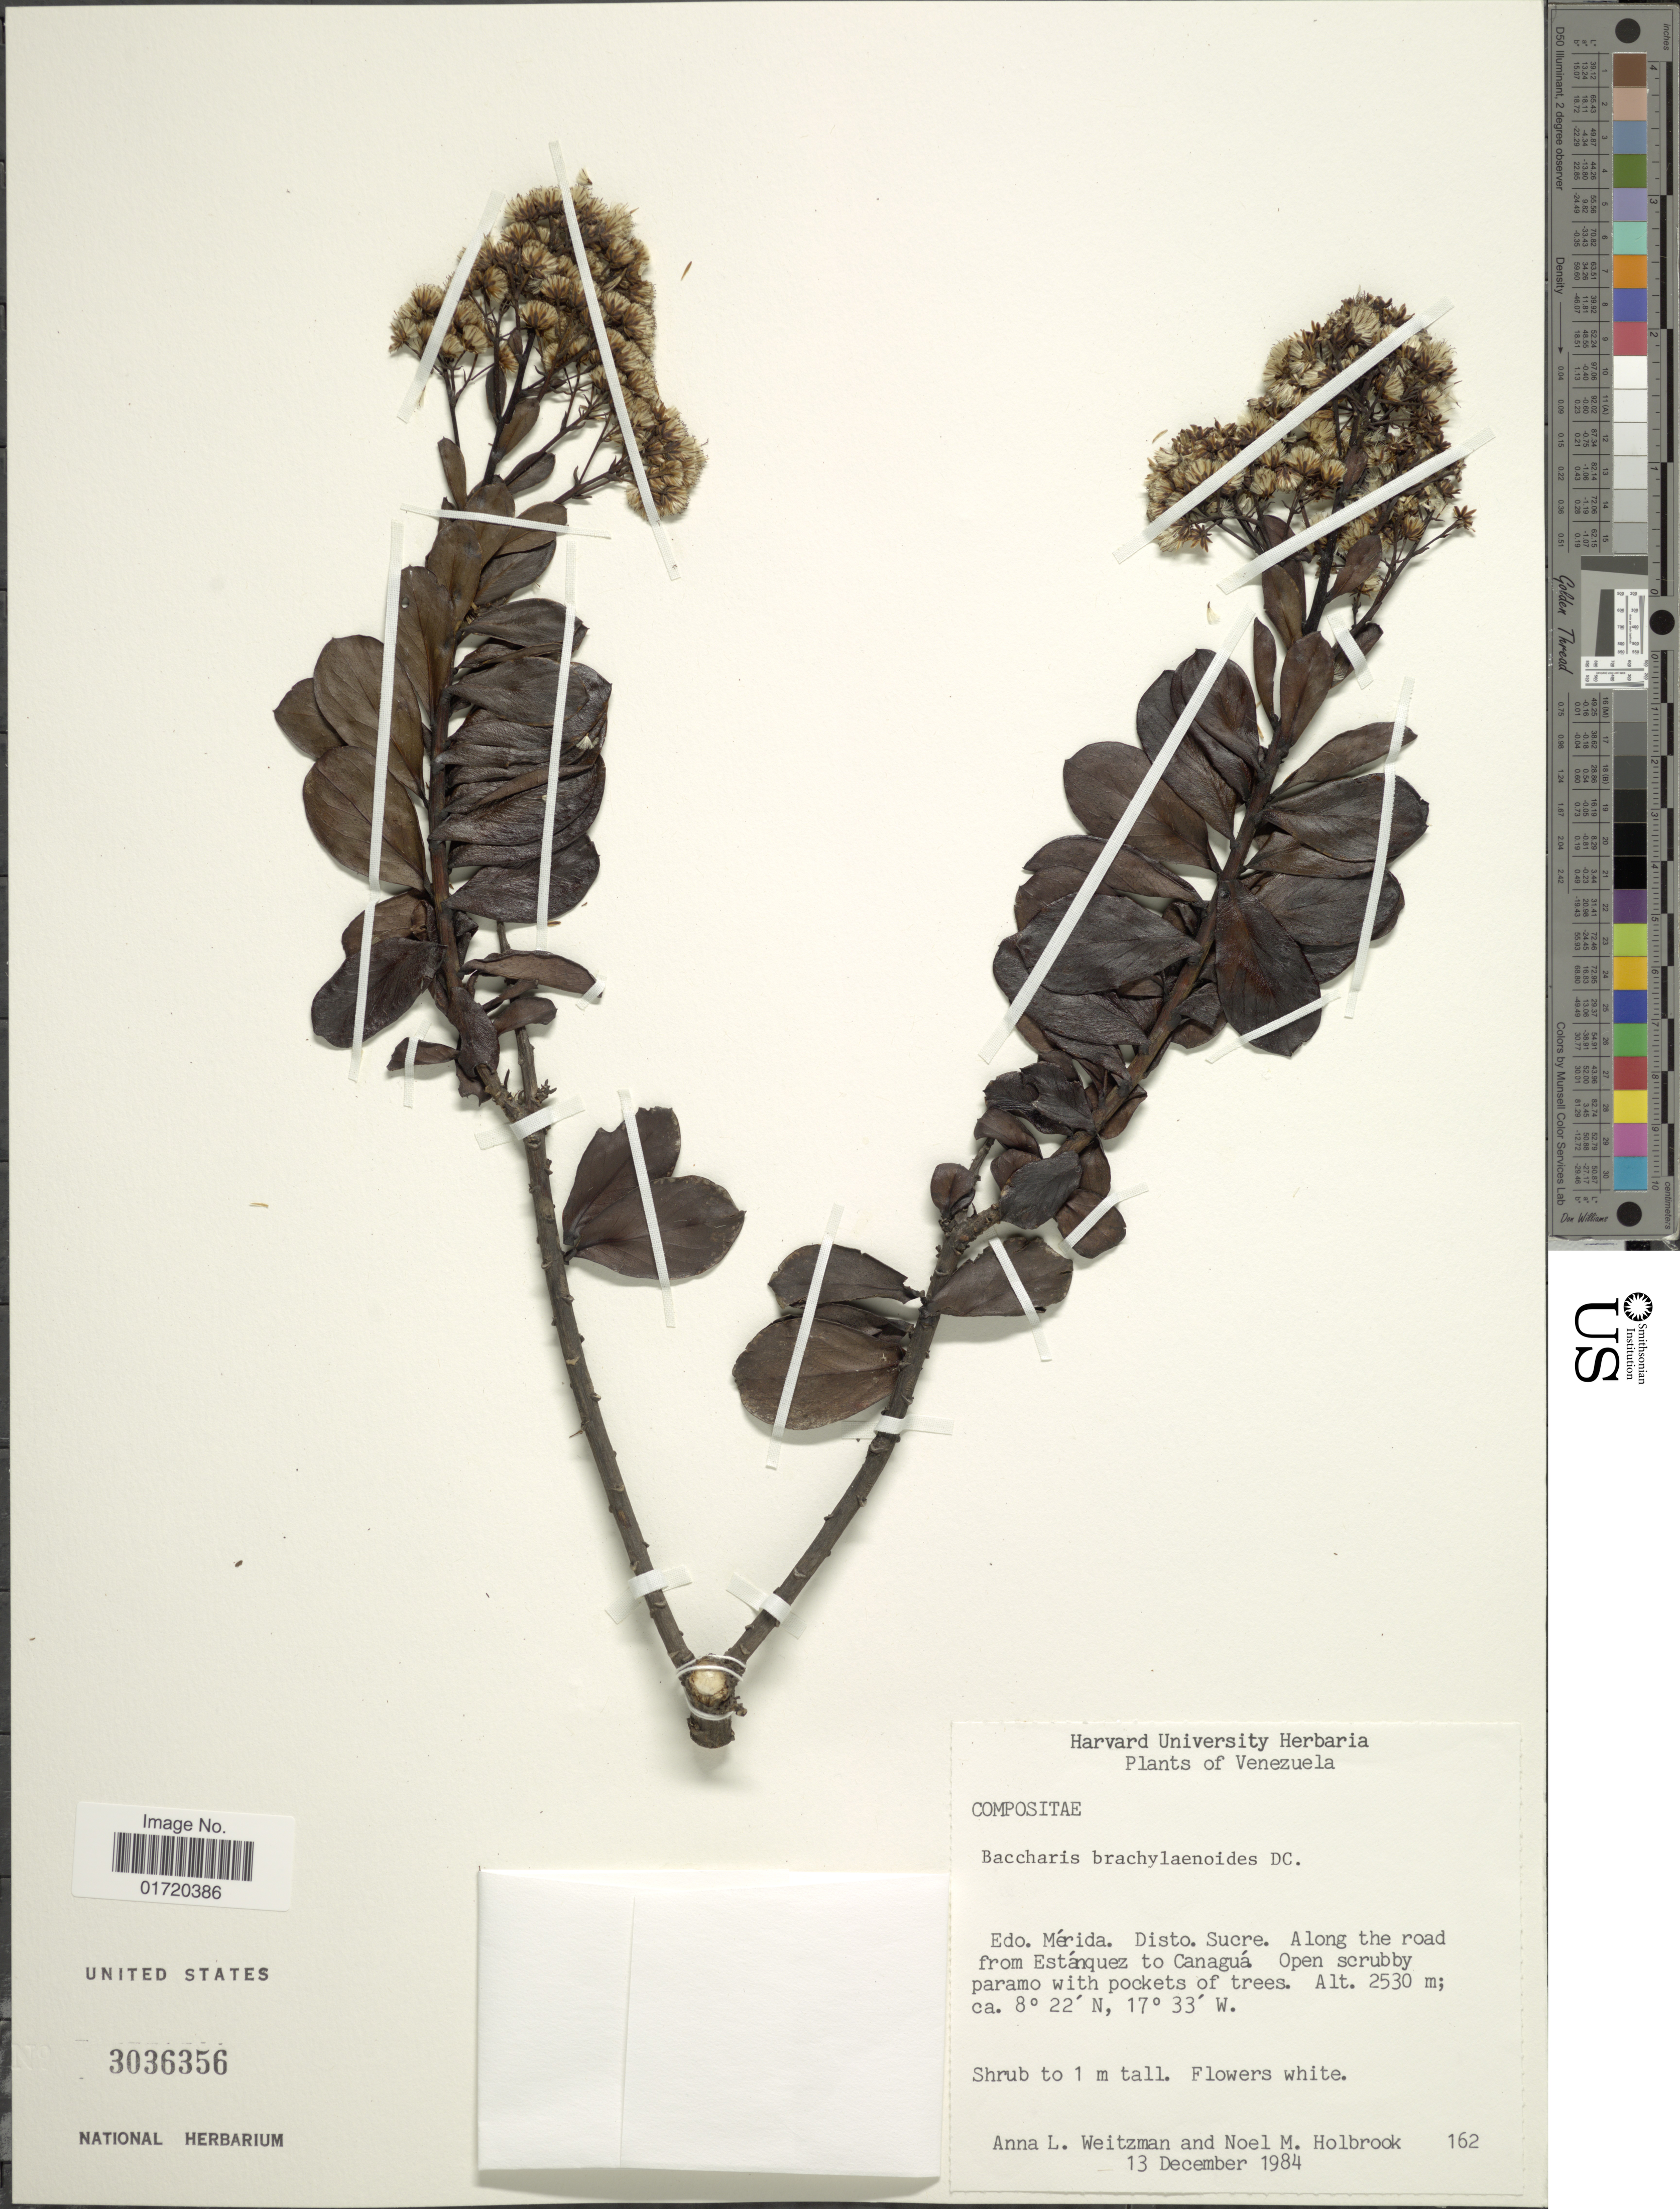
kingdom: Plantae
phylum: Tracheophyta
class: Magnoliopsida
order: Asterales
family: Asteraceae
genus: Baccharis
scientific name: Baccharis brachylaenoides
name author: DC.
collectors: A. L. Weitzman & N. M. Holbrook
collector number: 162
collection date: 1984-12-13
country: Venezuela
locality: Edo. Merida, Disto. Sucre, along the road from Estanquez to Canagua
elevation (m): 2530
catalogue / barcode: US 3036356